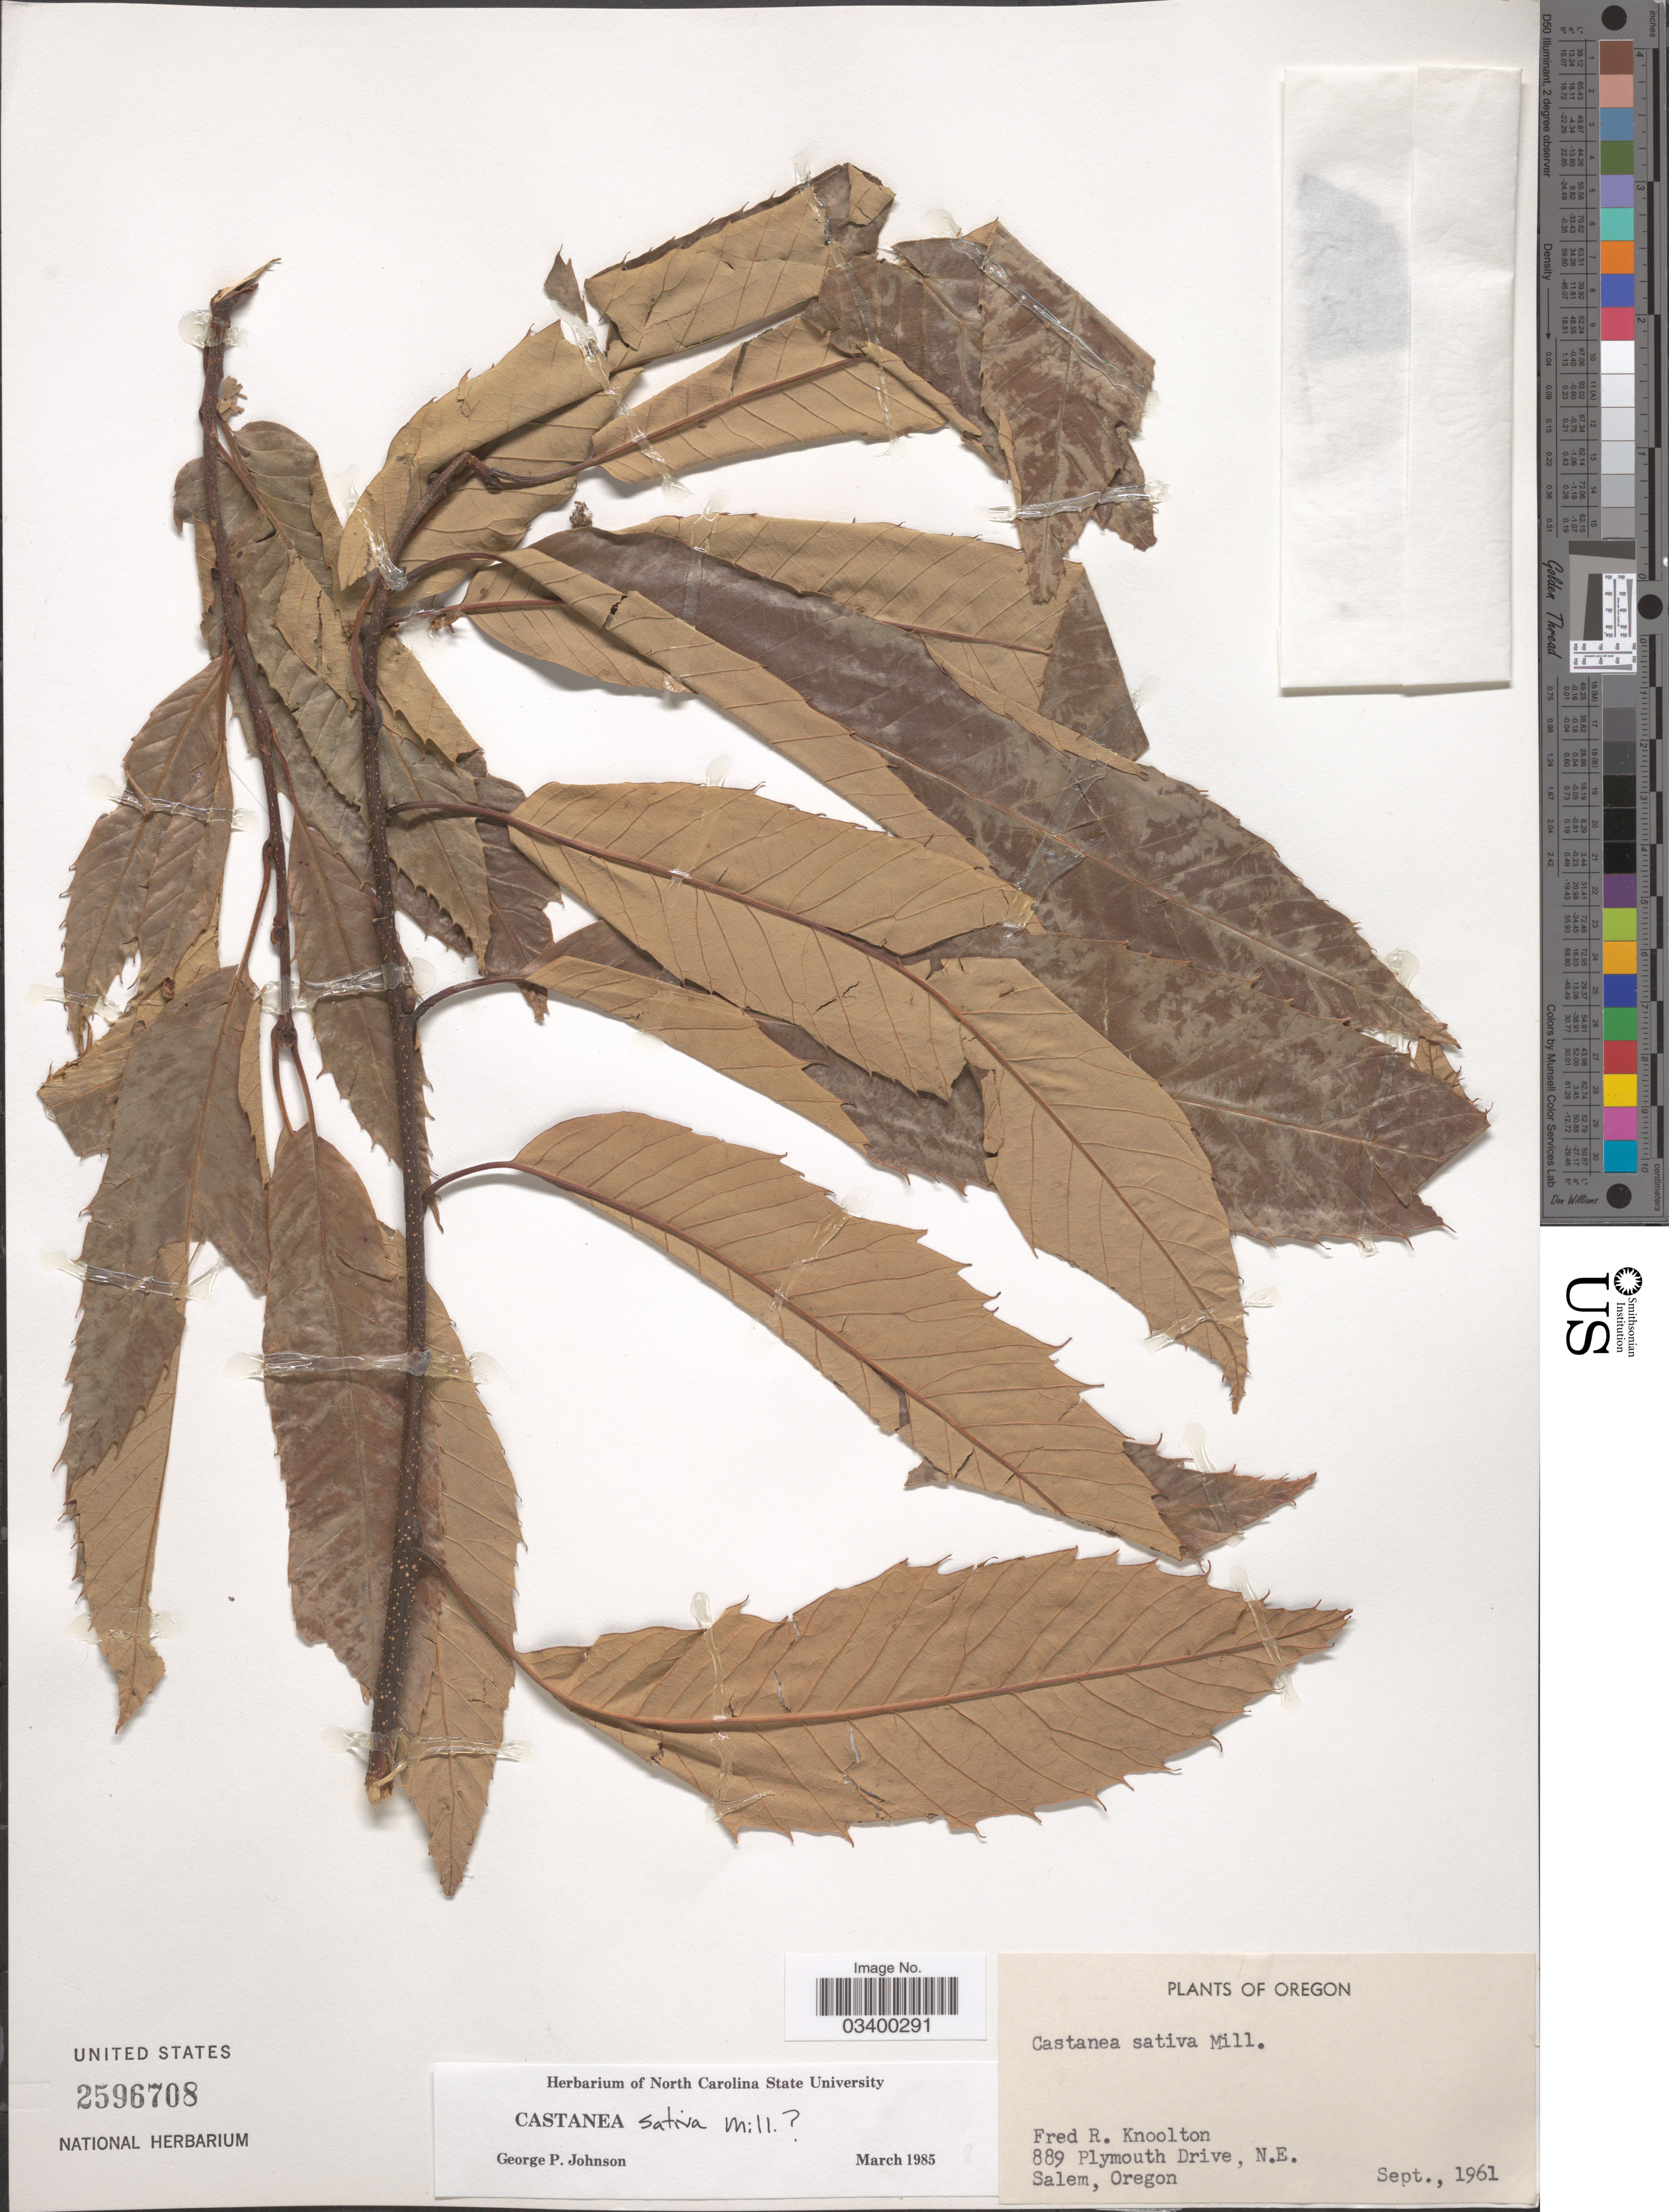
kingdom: Plantae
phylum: Tracheophyta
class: Magnoliopsida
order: Fagales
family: Fagaceae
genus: Castanea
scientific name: Castanea sativa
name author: Mill.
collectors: F. Knoolton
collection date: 1961-09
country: United States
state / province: Oregon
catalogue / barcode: US 2596708